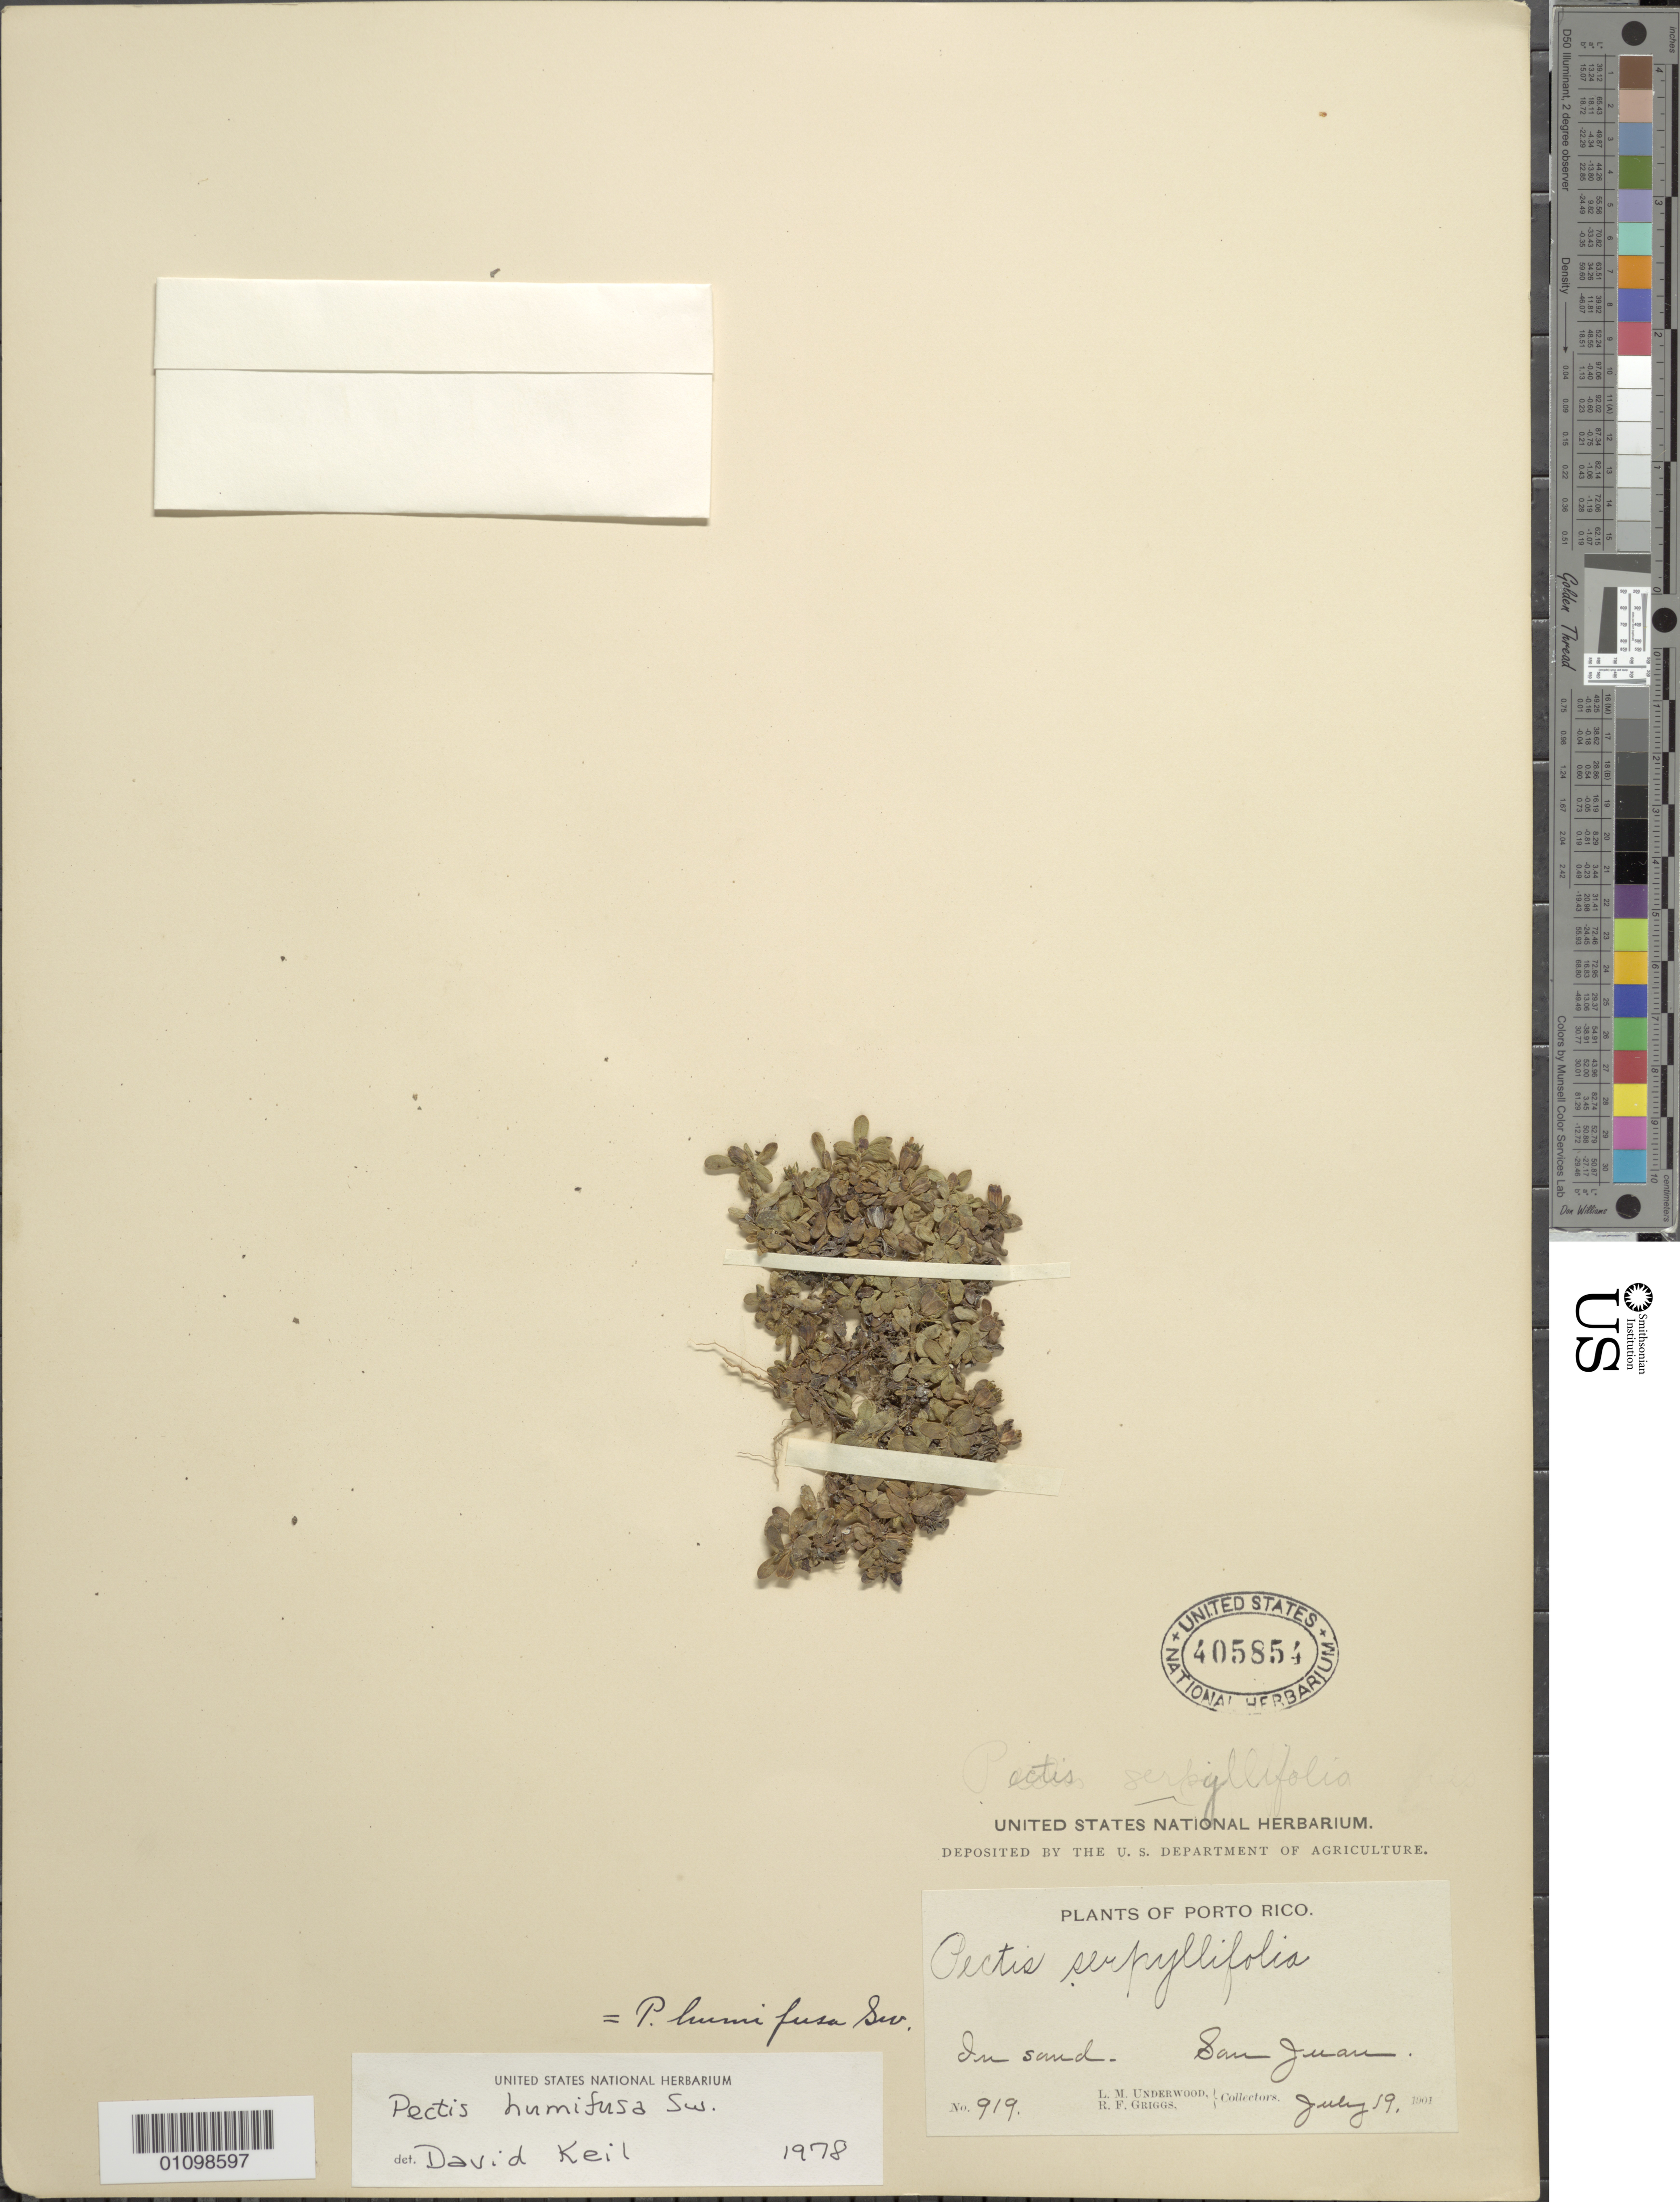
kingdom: Plantae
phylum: Tracheophyta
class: Magnoliopsida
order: Asterales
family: Asteraceae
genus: Pectis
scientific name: Pectis humifusa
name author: Sw.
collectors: L. M. Underwood & R. F. Griggs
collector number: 919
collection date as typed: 19 Jul 1901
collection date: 1901-07-19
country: Puerto Rico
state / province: San Juan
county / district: Juana Diaz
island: Puerto Rico I.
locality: In sand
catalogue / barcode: US 405854